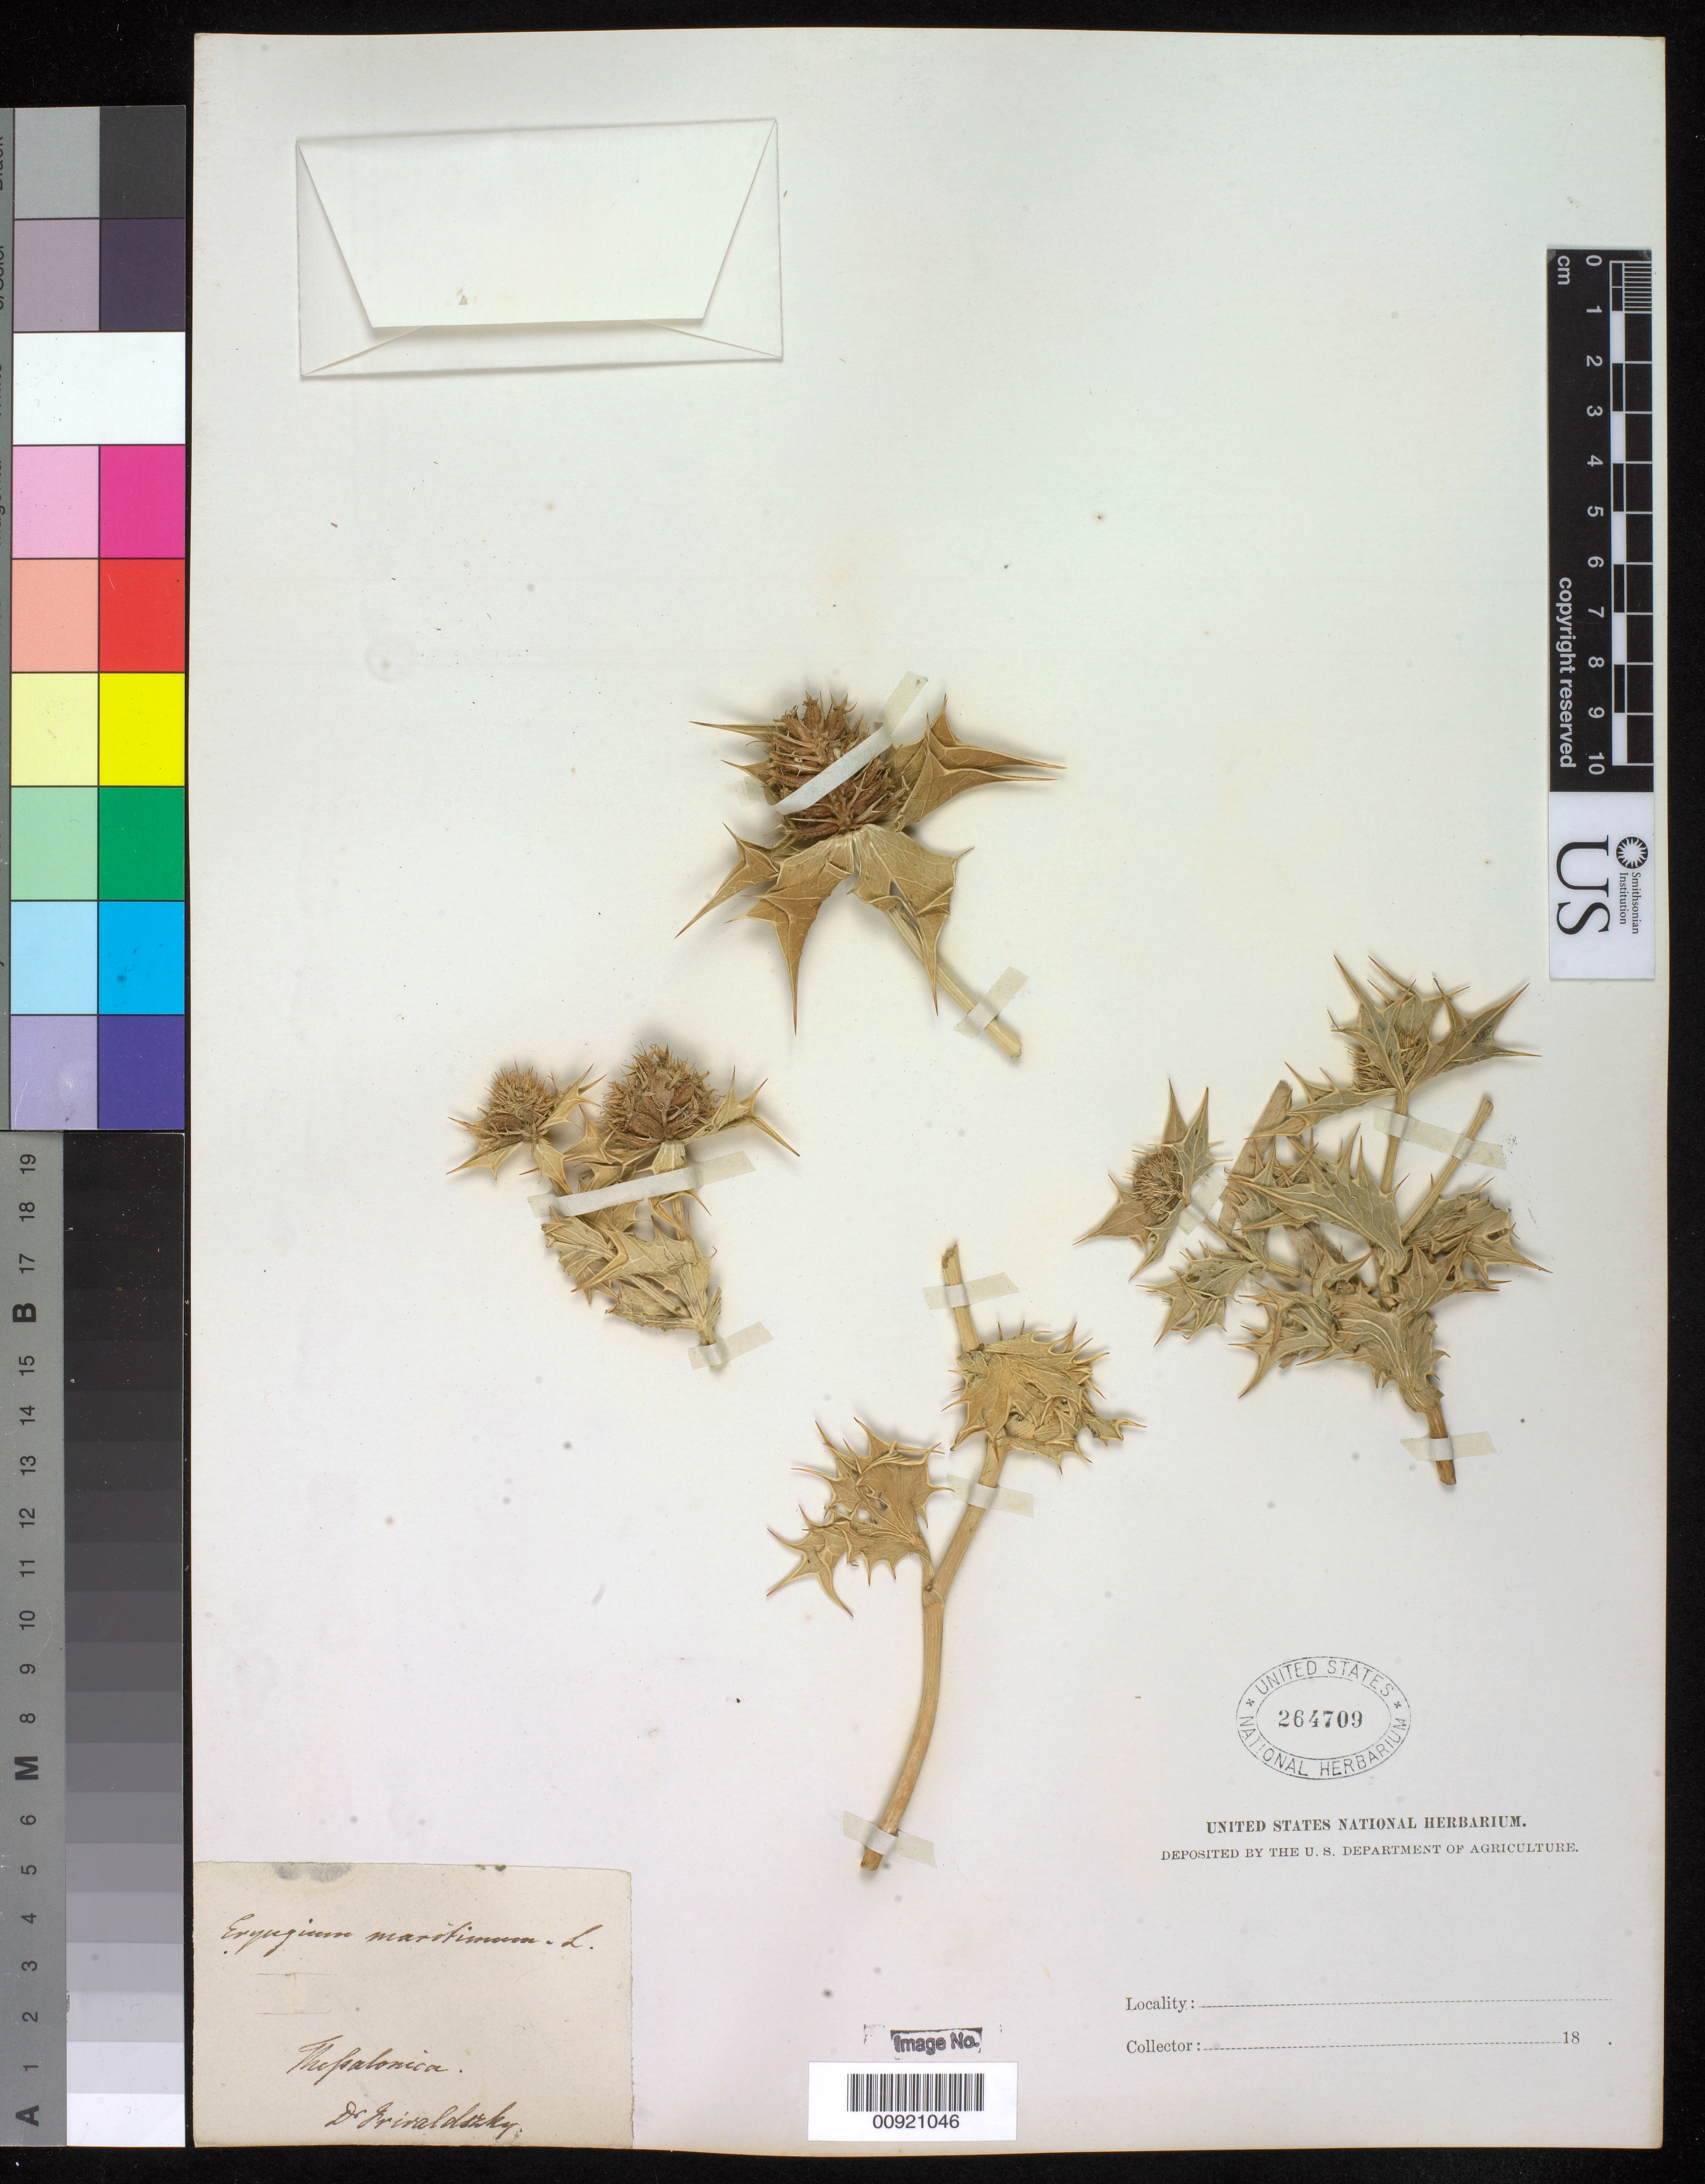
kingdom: Plantae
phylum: Tracheophyta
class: Magnoliopsida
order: Apiales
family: Apiaceae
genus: Eryngium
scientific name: Eryngium maritimum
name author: L.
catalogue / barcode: US 264709